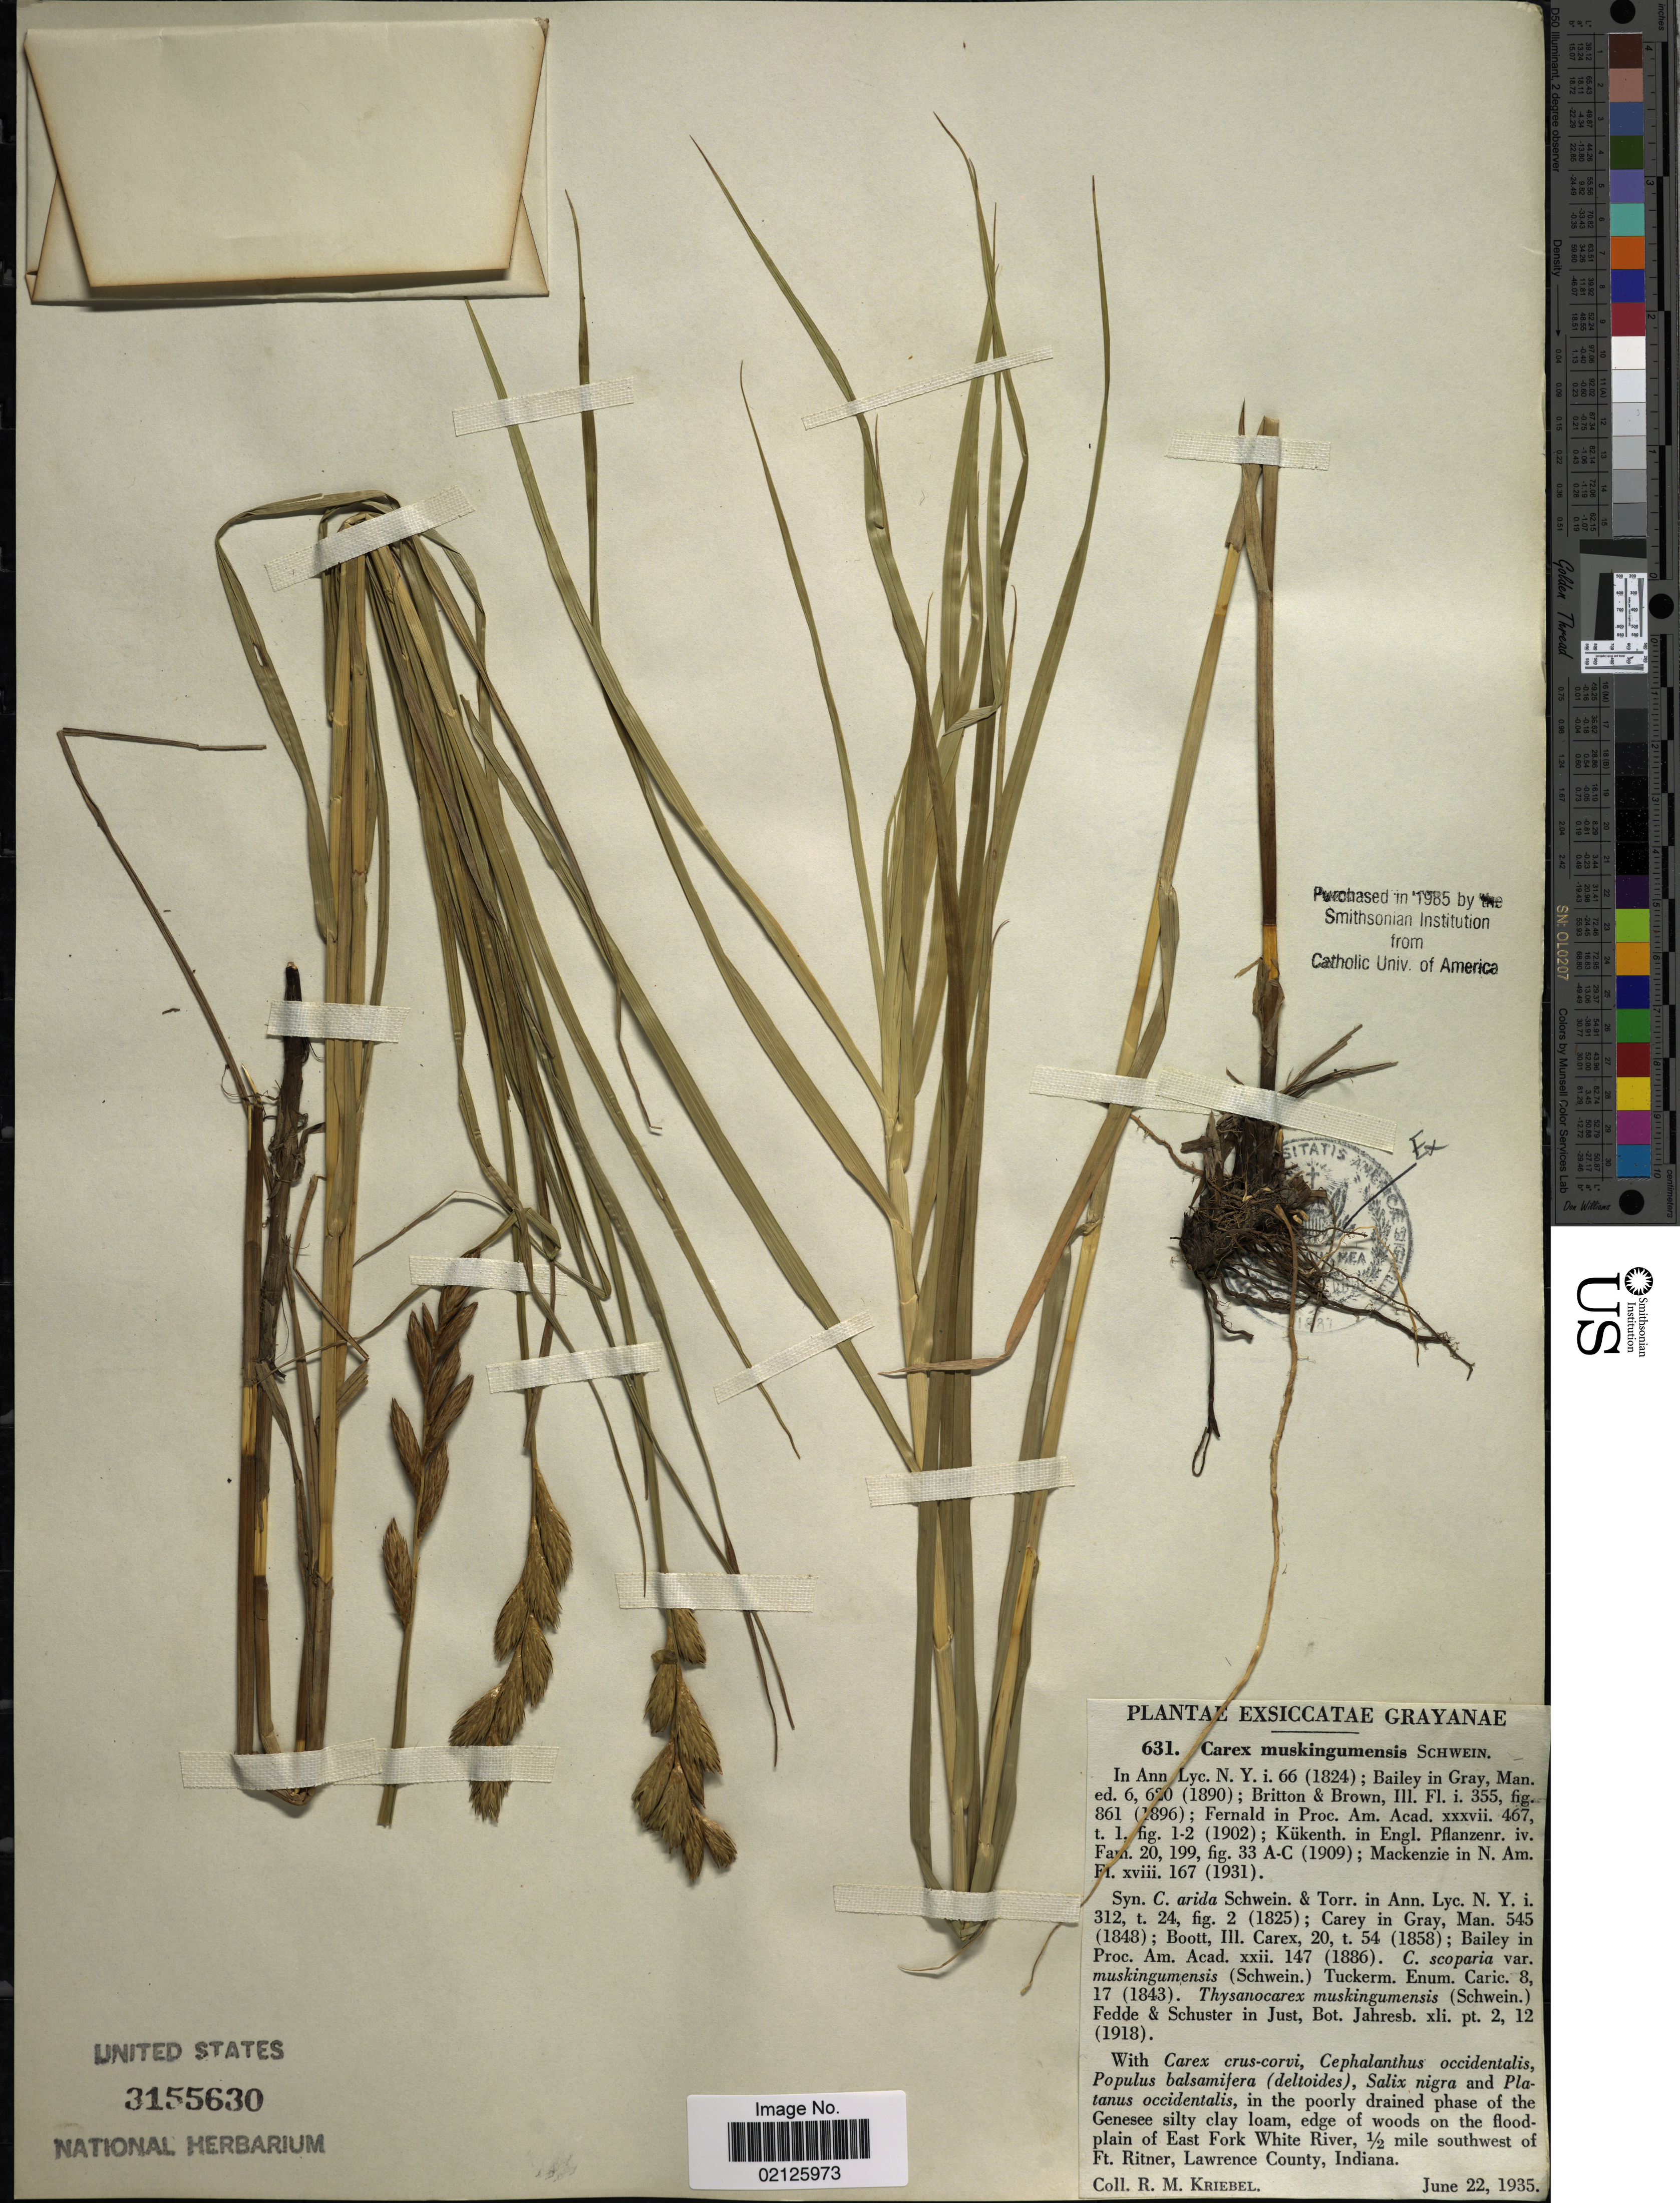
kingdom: Plantae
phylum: Tracheophyta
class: Liliopsida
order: Poales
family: Cyperaceae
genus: Carex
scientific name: Carex muskingumensis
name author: Schwein.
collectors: R. M. Kriebel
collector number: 631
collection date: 1935-06-22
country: United States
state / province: Indiana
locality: Edge of woods on the floodplain of East Fork White River, ½ mile southwest of Ft. Ritner, Lawrence County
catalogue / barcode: US 3155630